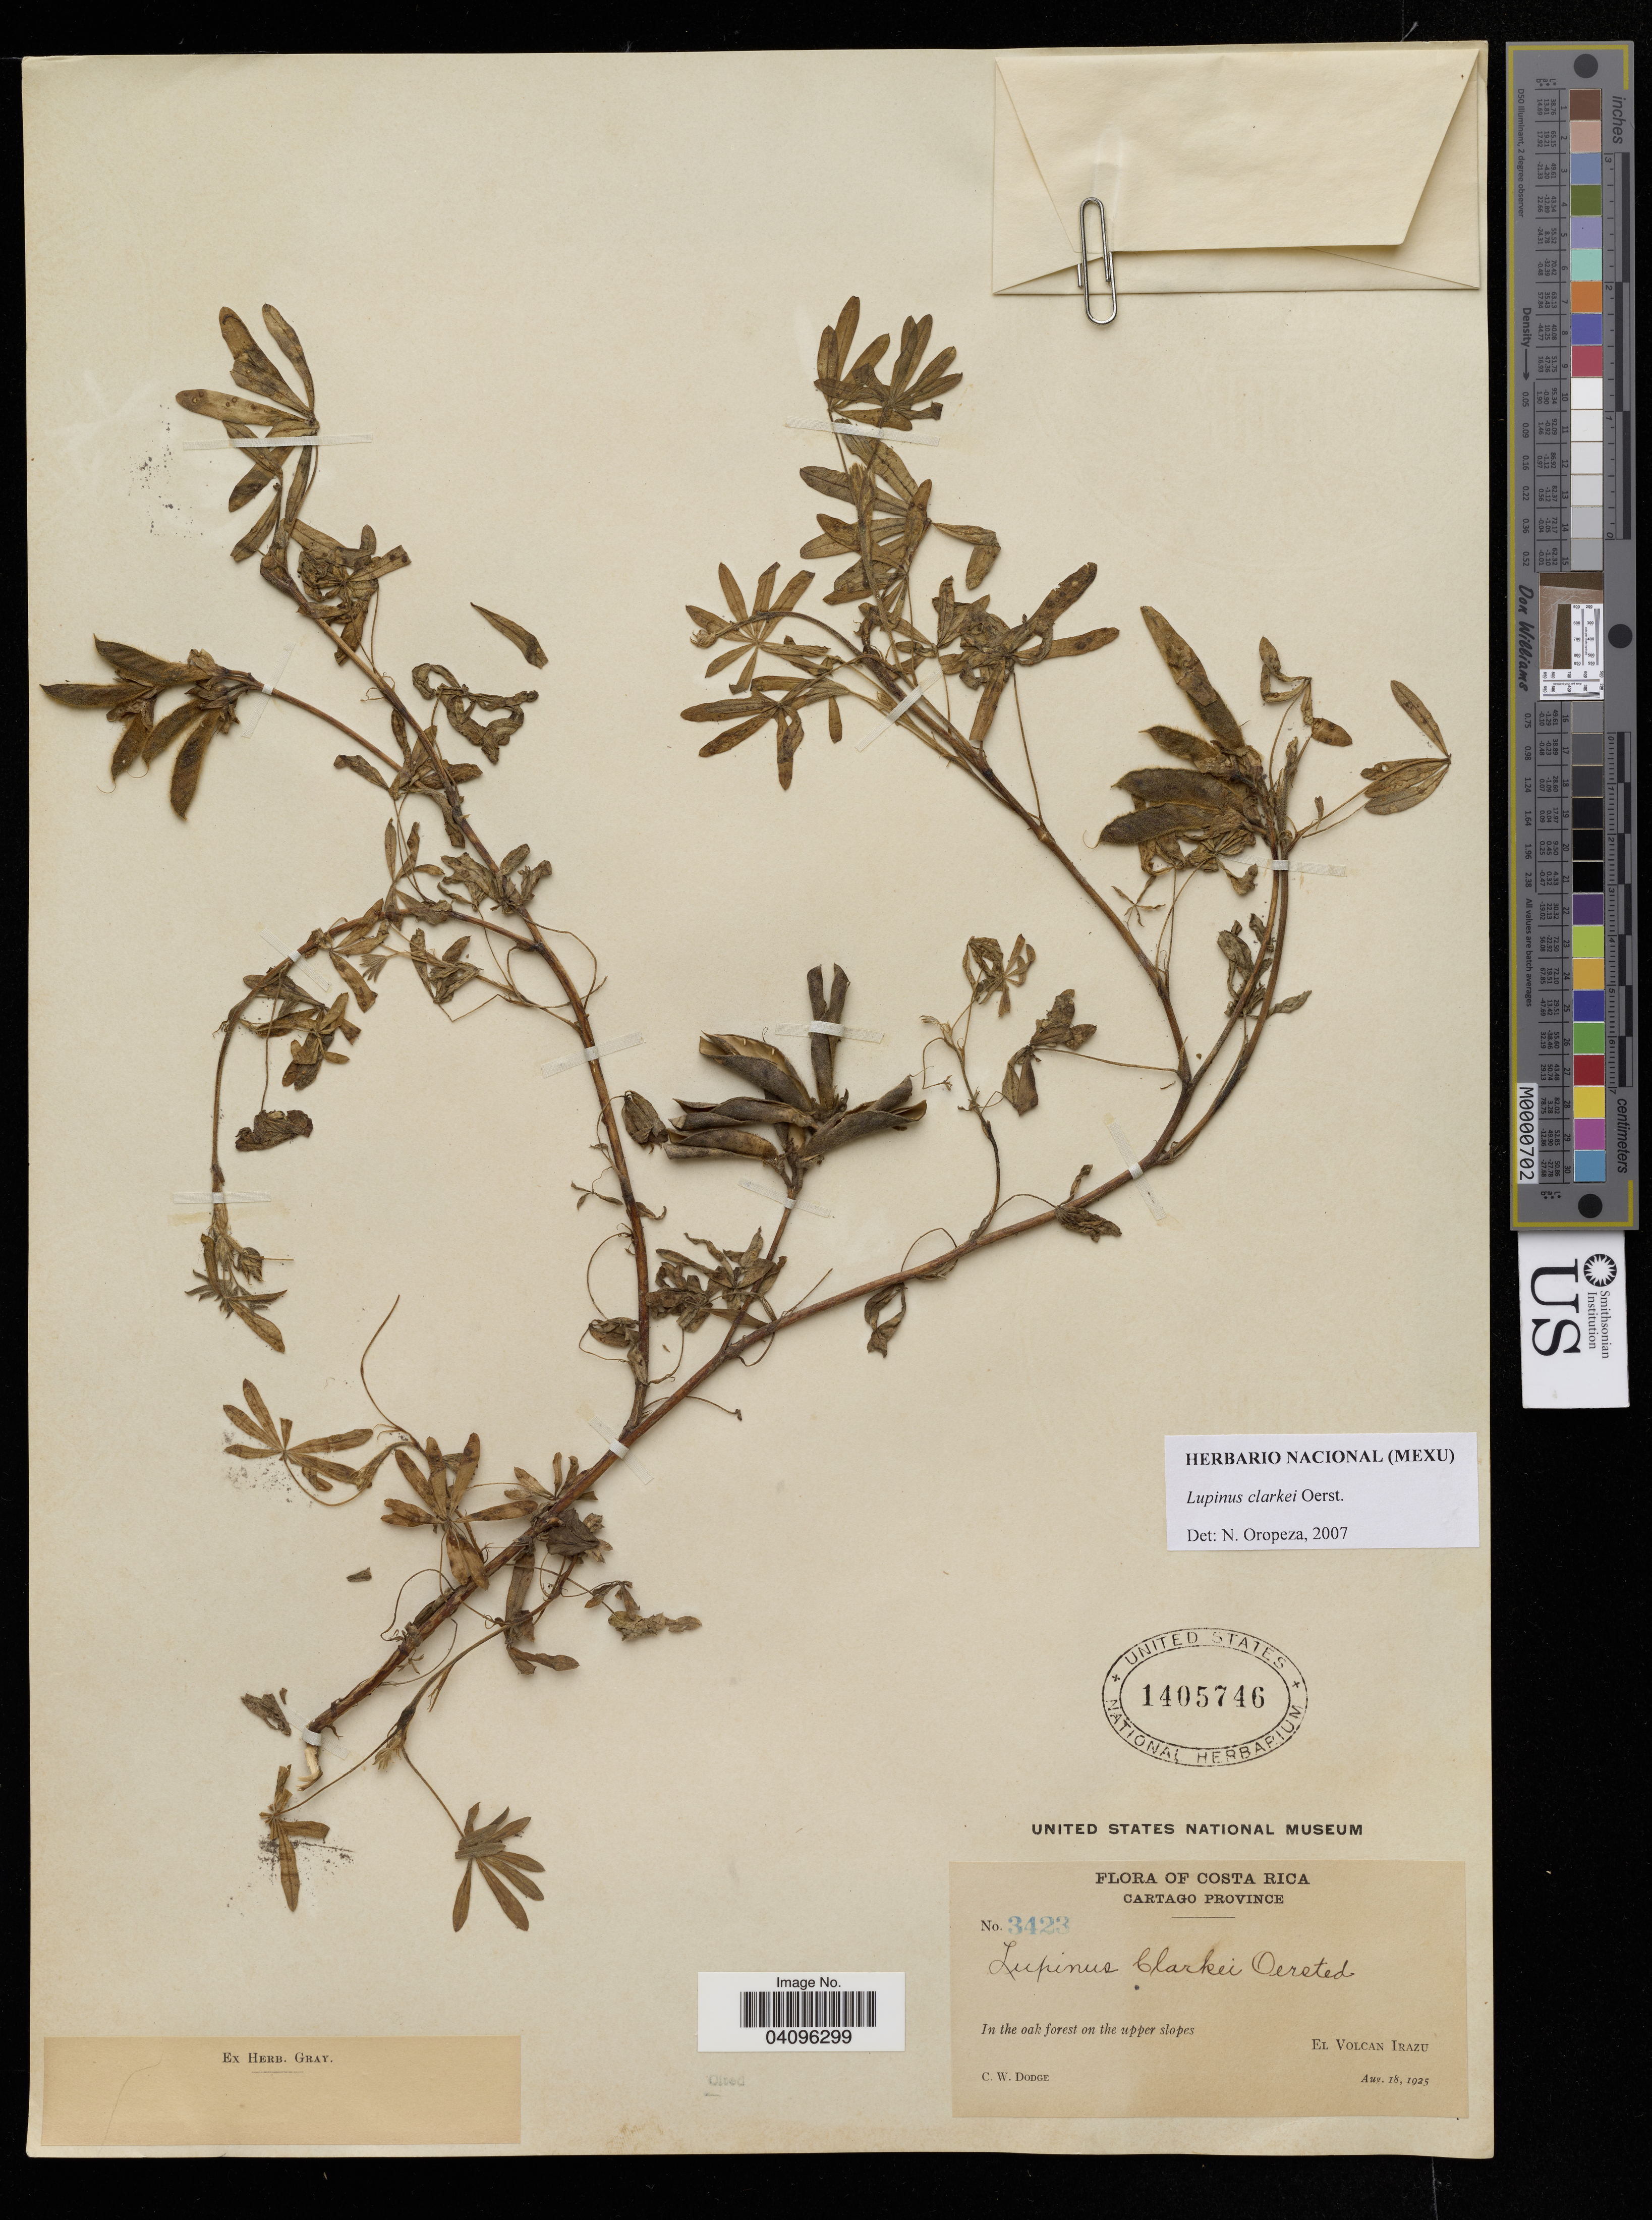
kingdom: Plantae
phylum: Tracheophyta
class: Magnoliopsida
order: Fabales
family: Fabaceae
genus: Lupinus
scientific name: Lupinus clarkei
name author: Oerst.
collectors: C. Dodge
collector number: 3423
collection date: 1925-08-18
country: Costa Rica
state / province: Cartago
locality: El Volcan Irazu.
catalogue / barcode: US 1405746